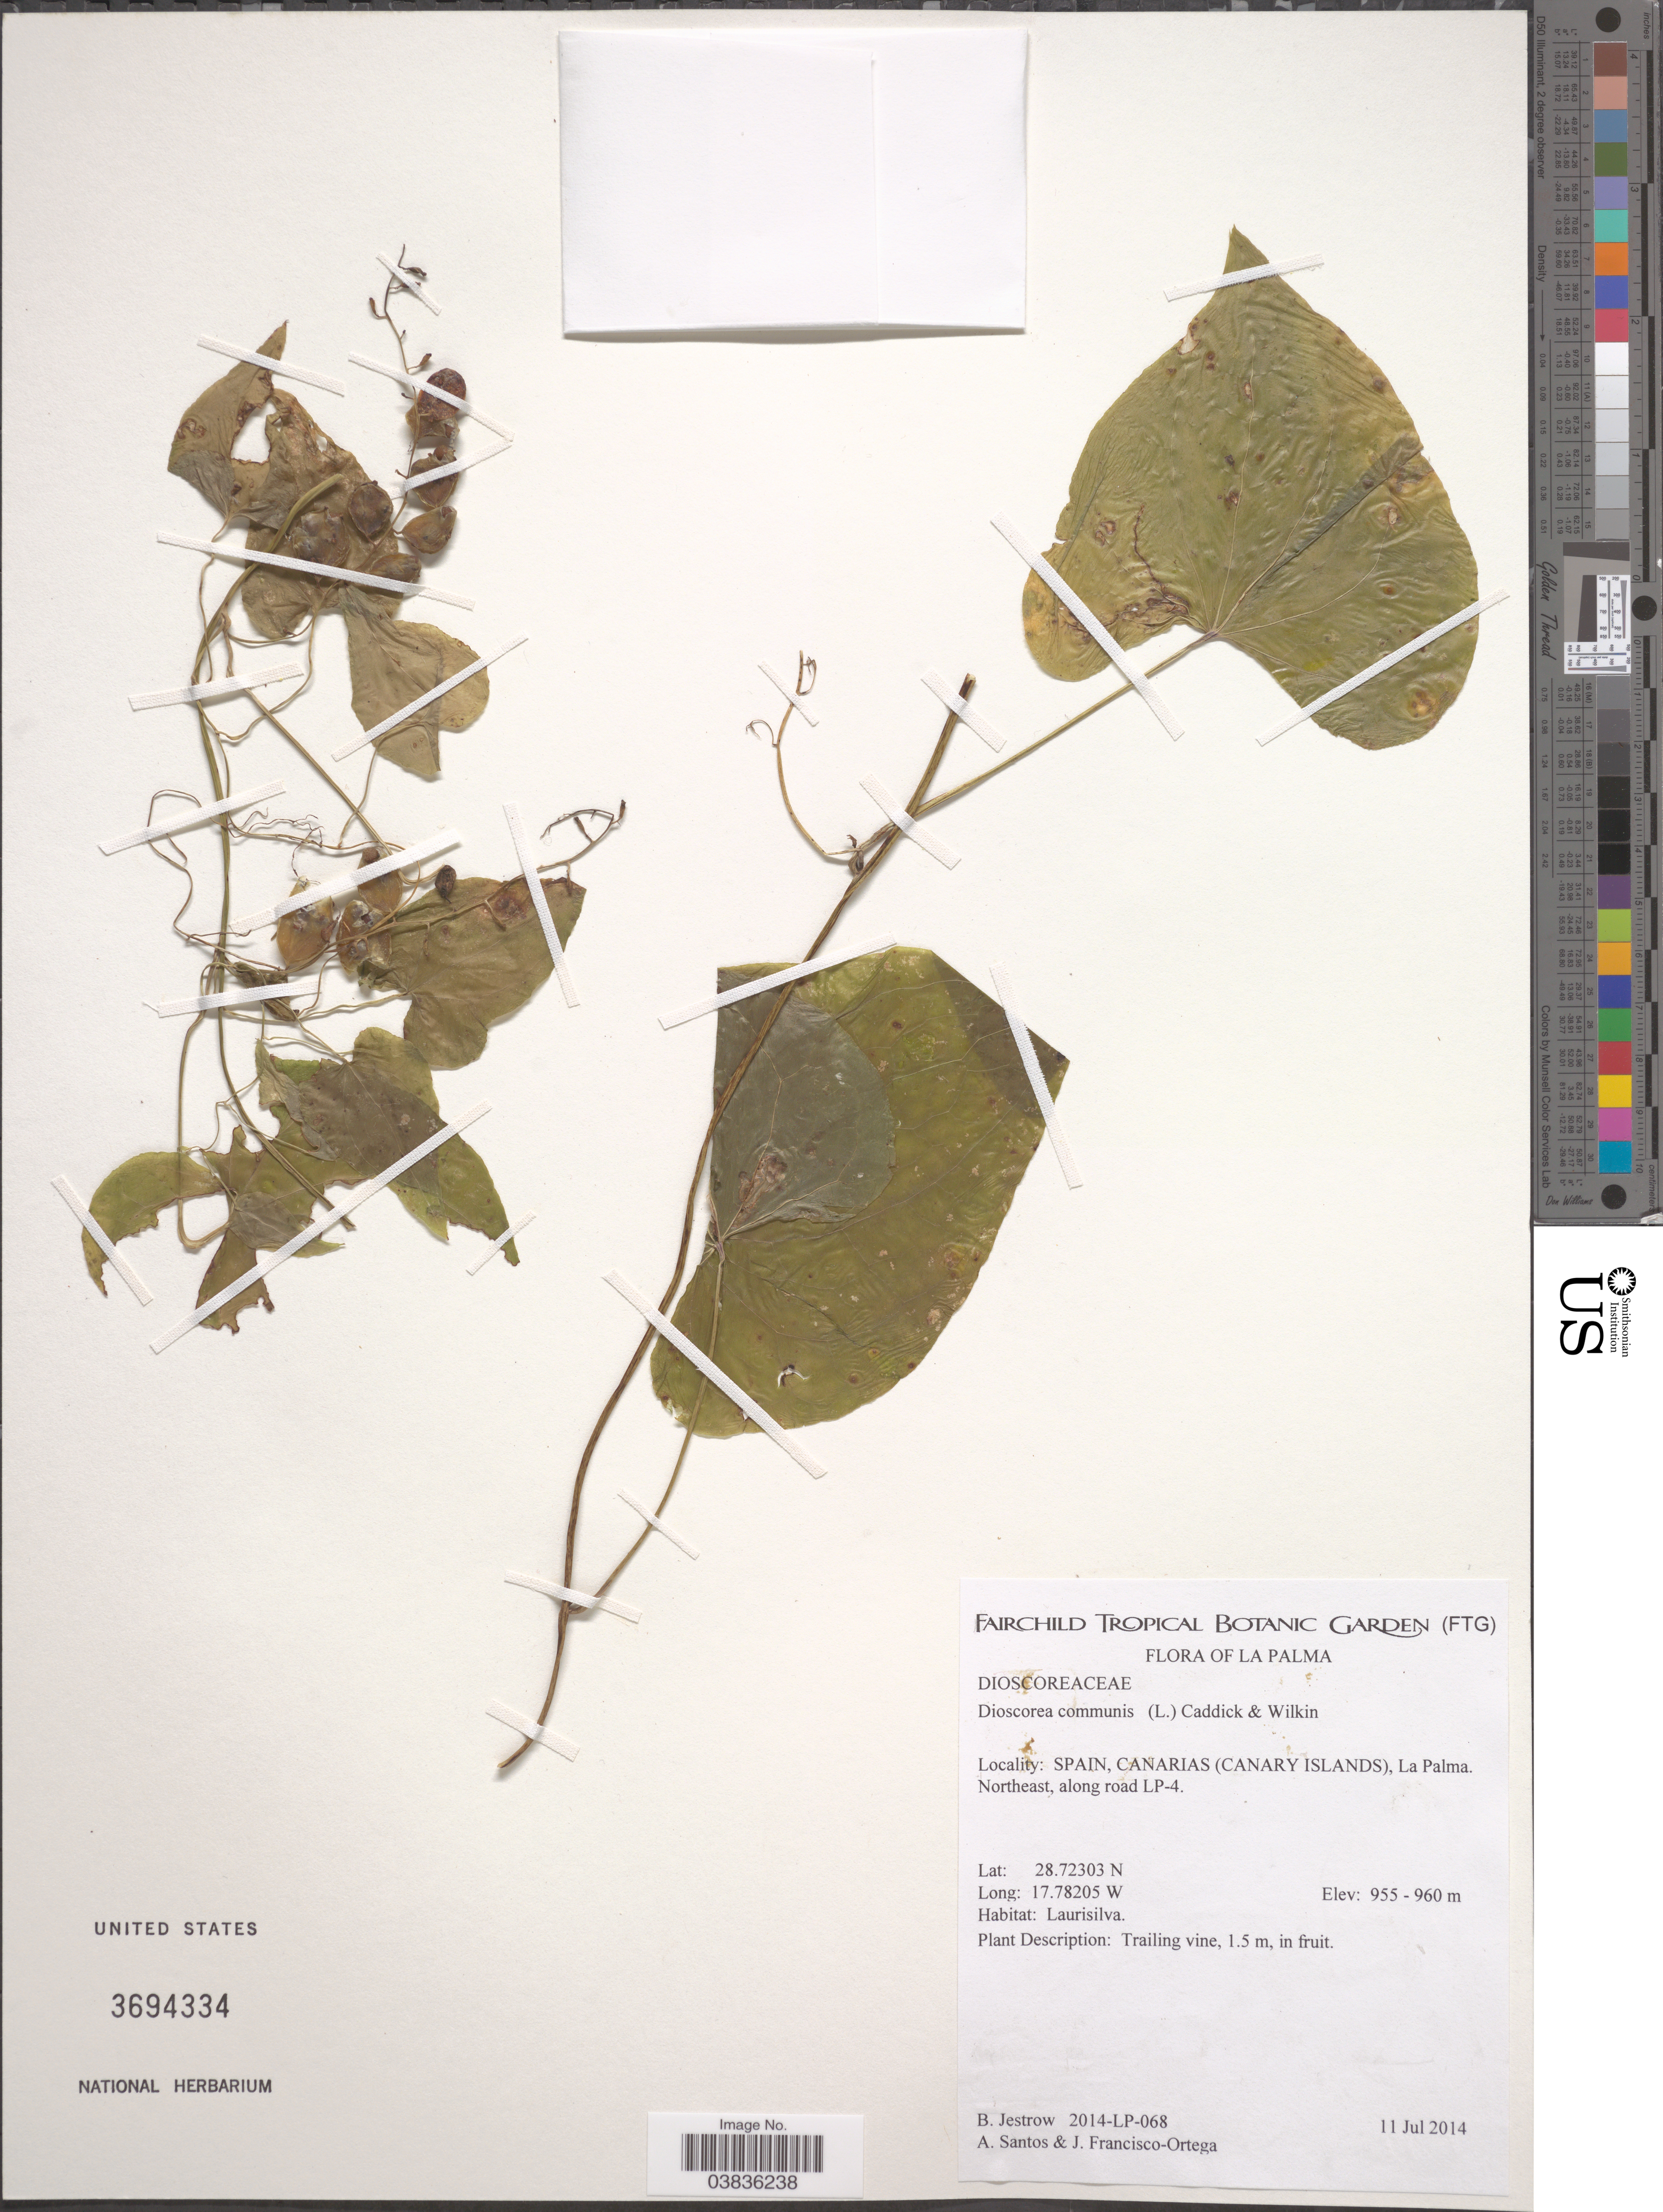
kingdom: Plantae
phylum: Tracheophyta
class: Liliopsida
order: Dioscoreales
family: Dioscoreaceae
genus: Dioscorea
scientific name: Dioscorea communis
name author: (L.) Caddick & Wilkin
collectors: B. Jestrow, A. Santos & J. Ortega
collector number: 2014-LP-068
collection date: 2014-07-11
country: Spain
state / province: Canarias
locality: Canarias (Canary Islands), La Palma. Northeast, along road LP-4.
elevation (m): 955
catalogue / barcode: US 3694334